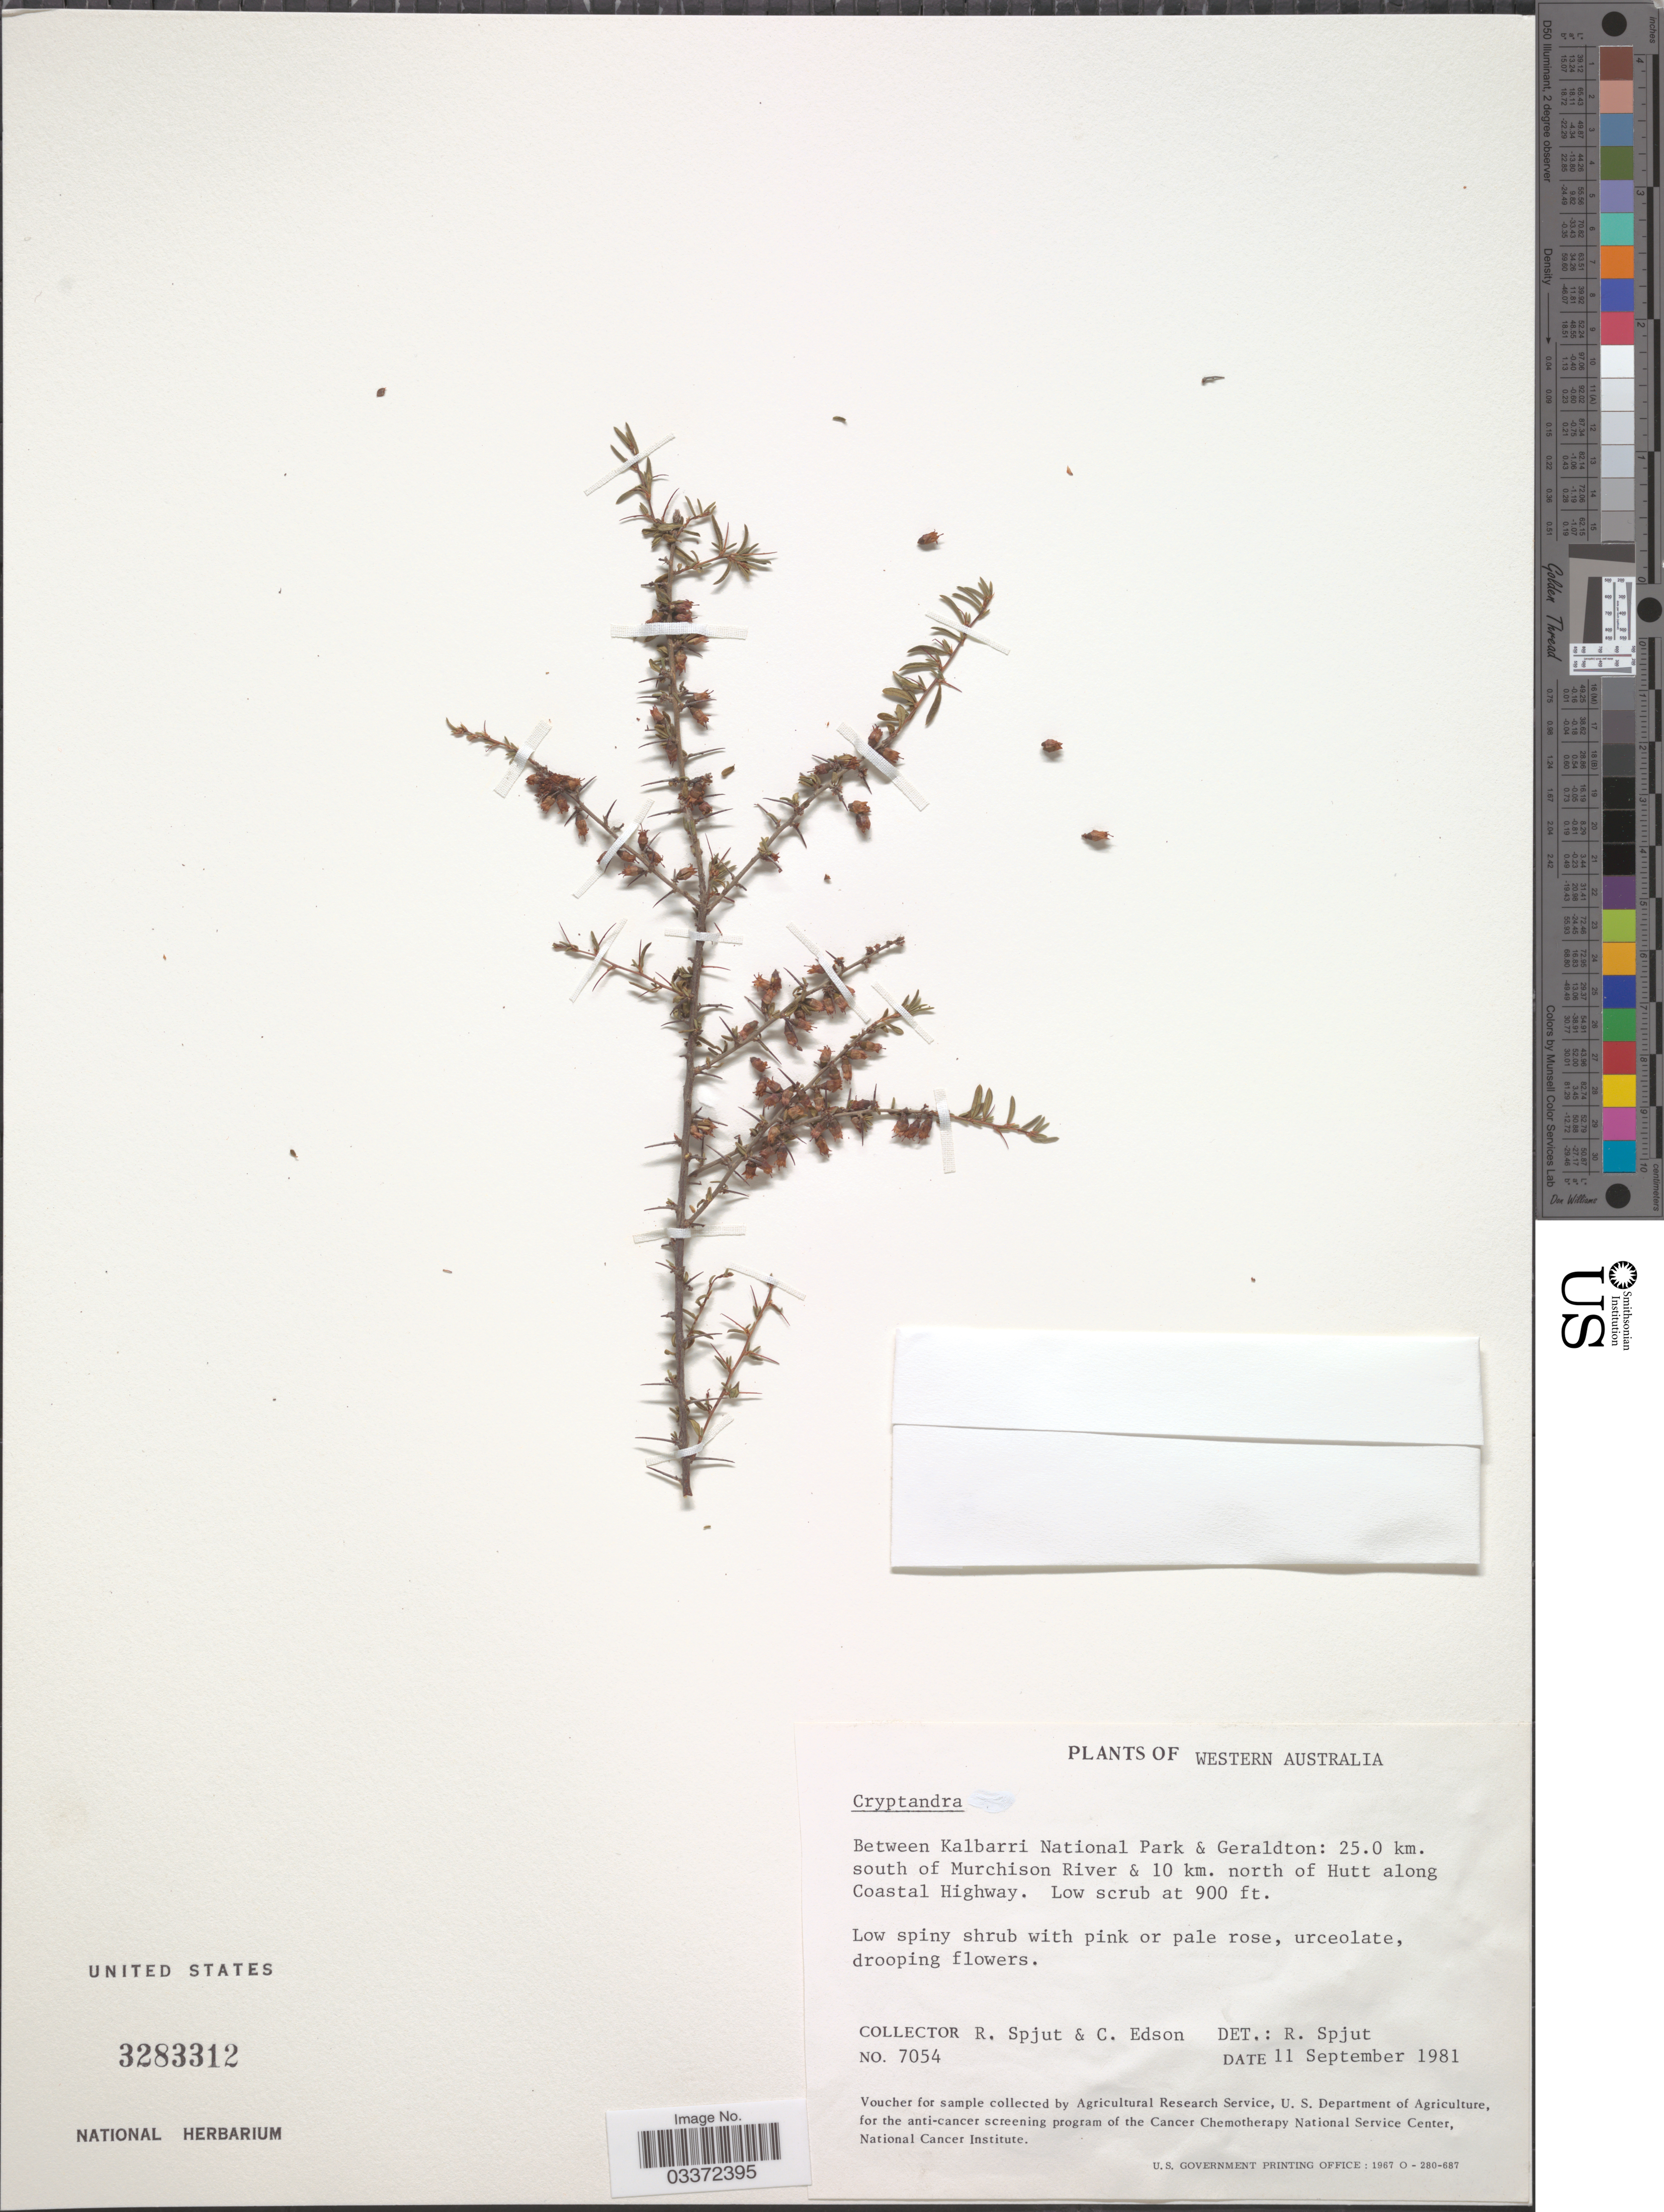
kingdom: Plantae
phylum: Tracheophyta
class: Magnoliopsida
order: Rosales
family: Rhamnaceae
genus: Cryptandra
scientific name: Cryptandra sp.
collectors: R. Spjut & C. Edson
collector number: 7054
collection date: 1981-09-11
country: Australia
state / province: Western Australia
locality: Between Kalbarri National Park & Geraldton: 25.0 km. south of Murchison River & 10 km. north of Hutt along Coastal Highway.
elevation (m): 274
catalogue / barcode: US 3283312